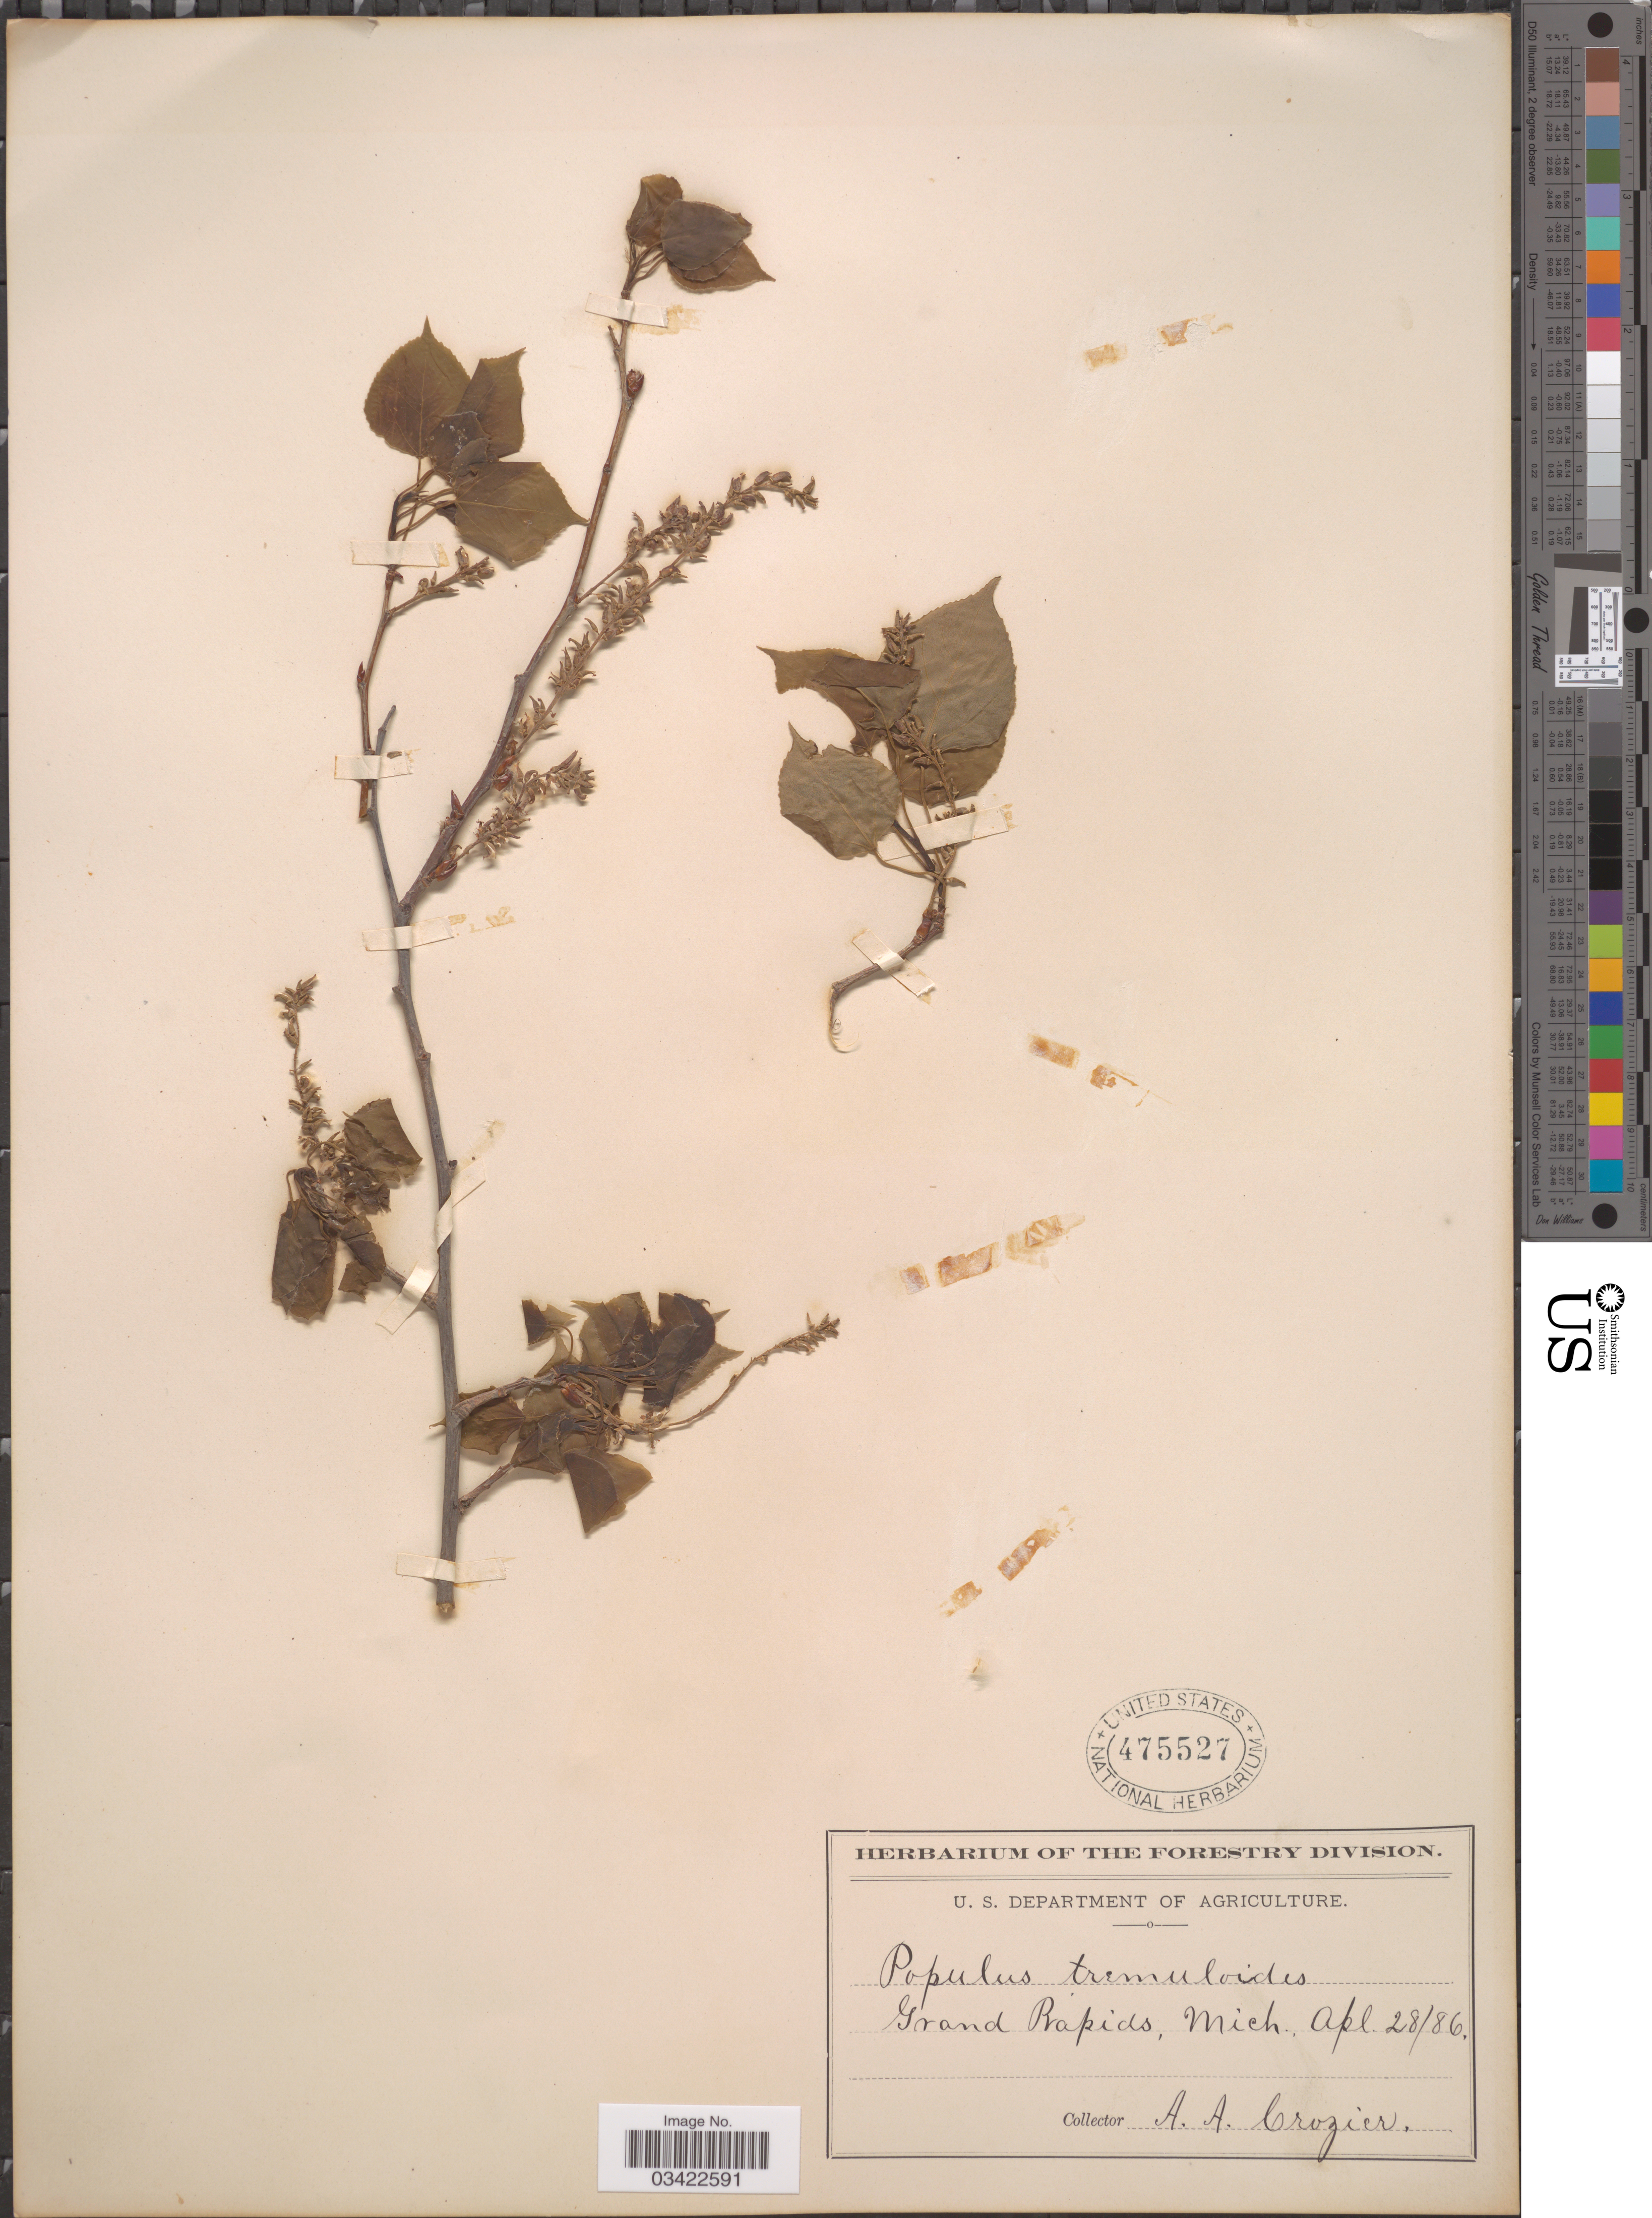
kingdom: Plantae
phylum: Tracheophyta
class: Magnoliopsida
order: Malpighiales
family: Salicaceae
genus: Populus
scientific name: Populus tremuloides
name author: Michx.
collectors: A. Crozier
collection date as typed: Transcribed d/m/y: 28/4/86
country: United States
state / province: Michigan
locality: Grand Rapids.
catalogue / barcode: US 475527